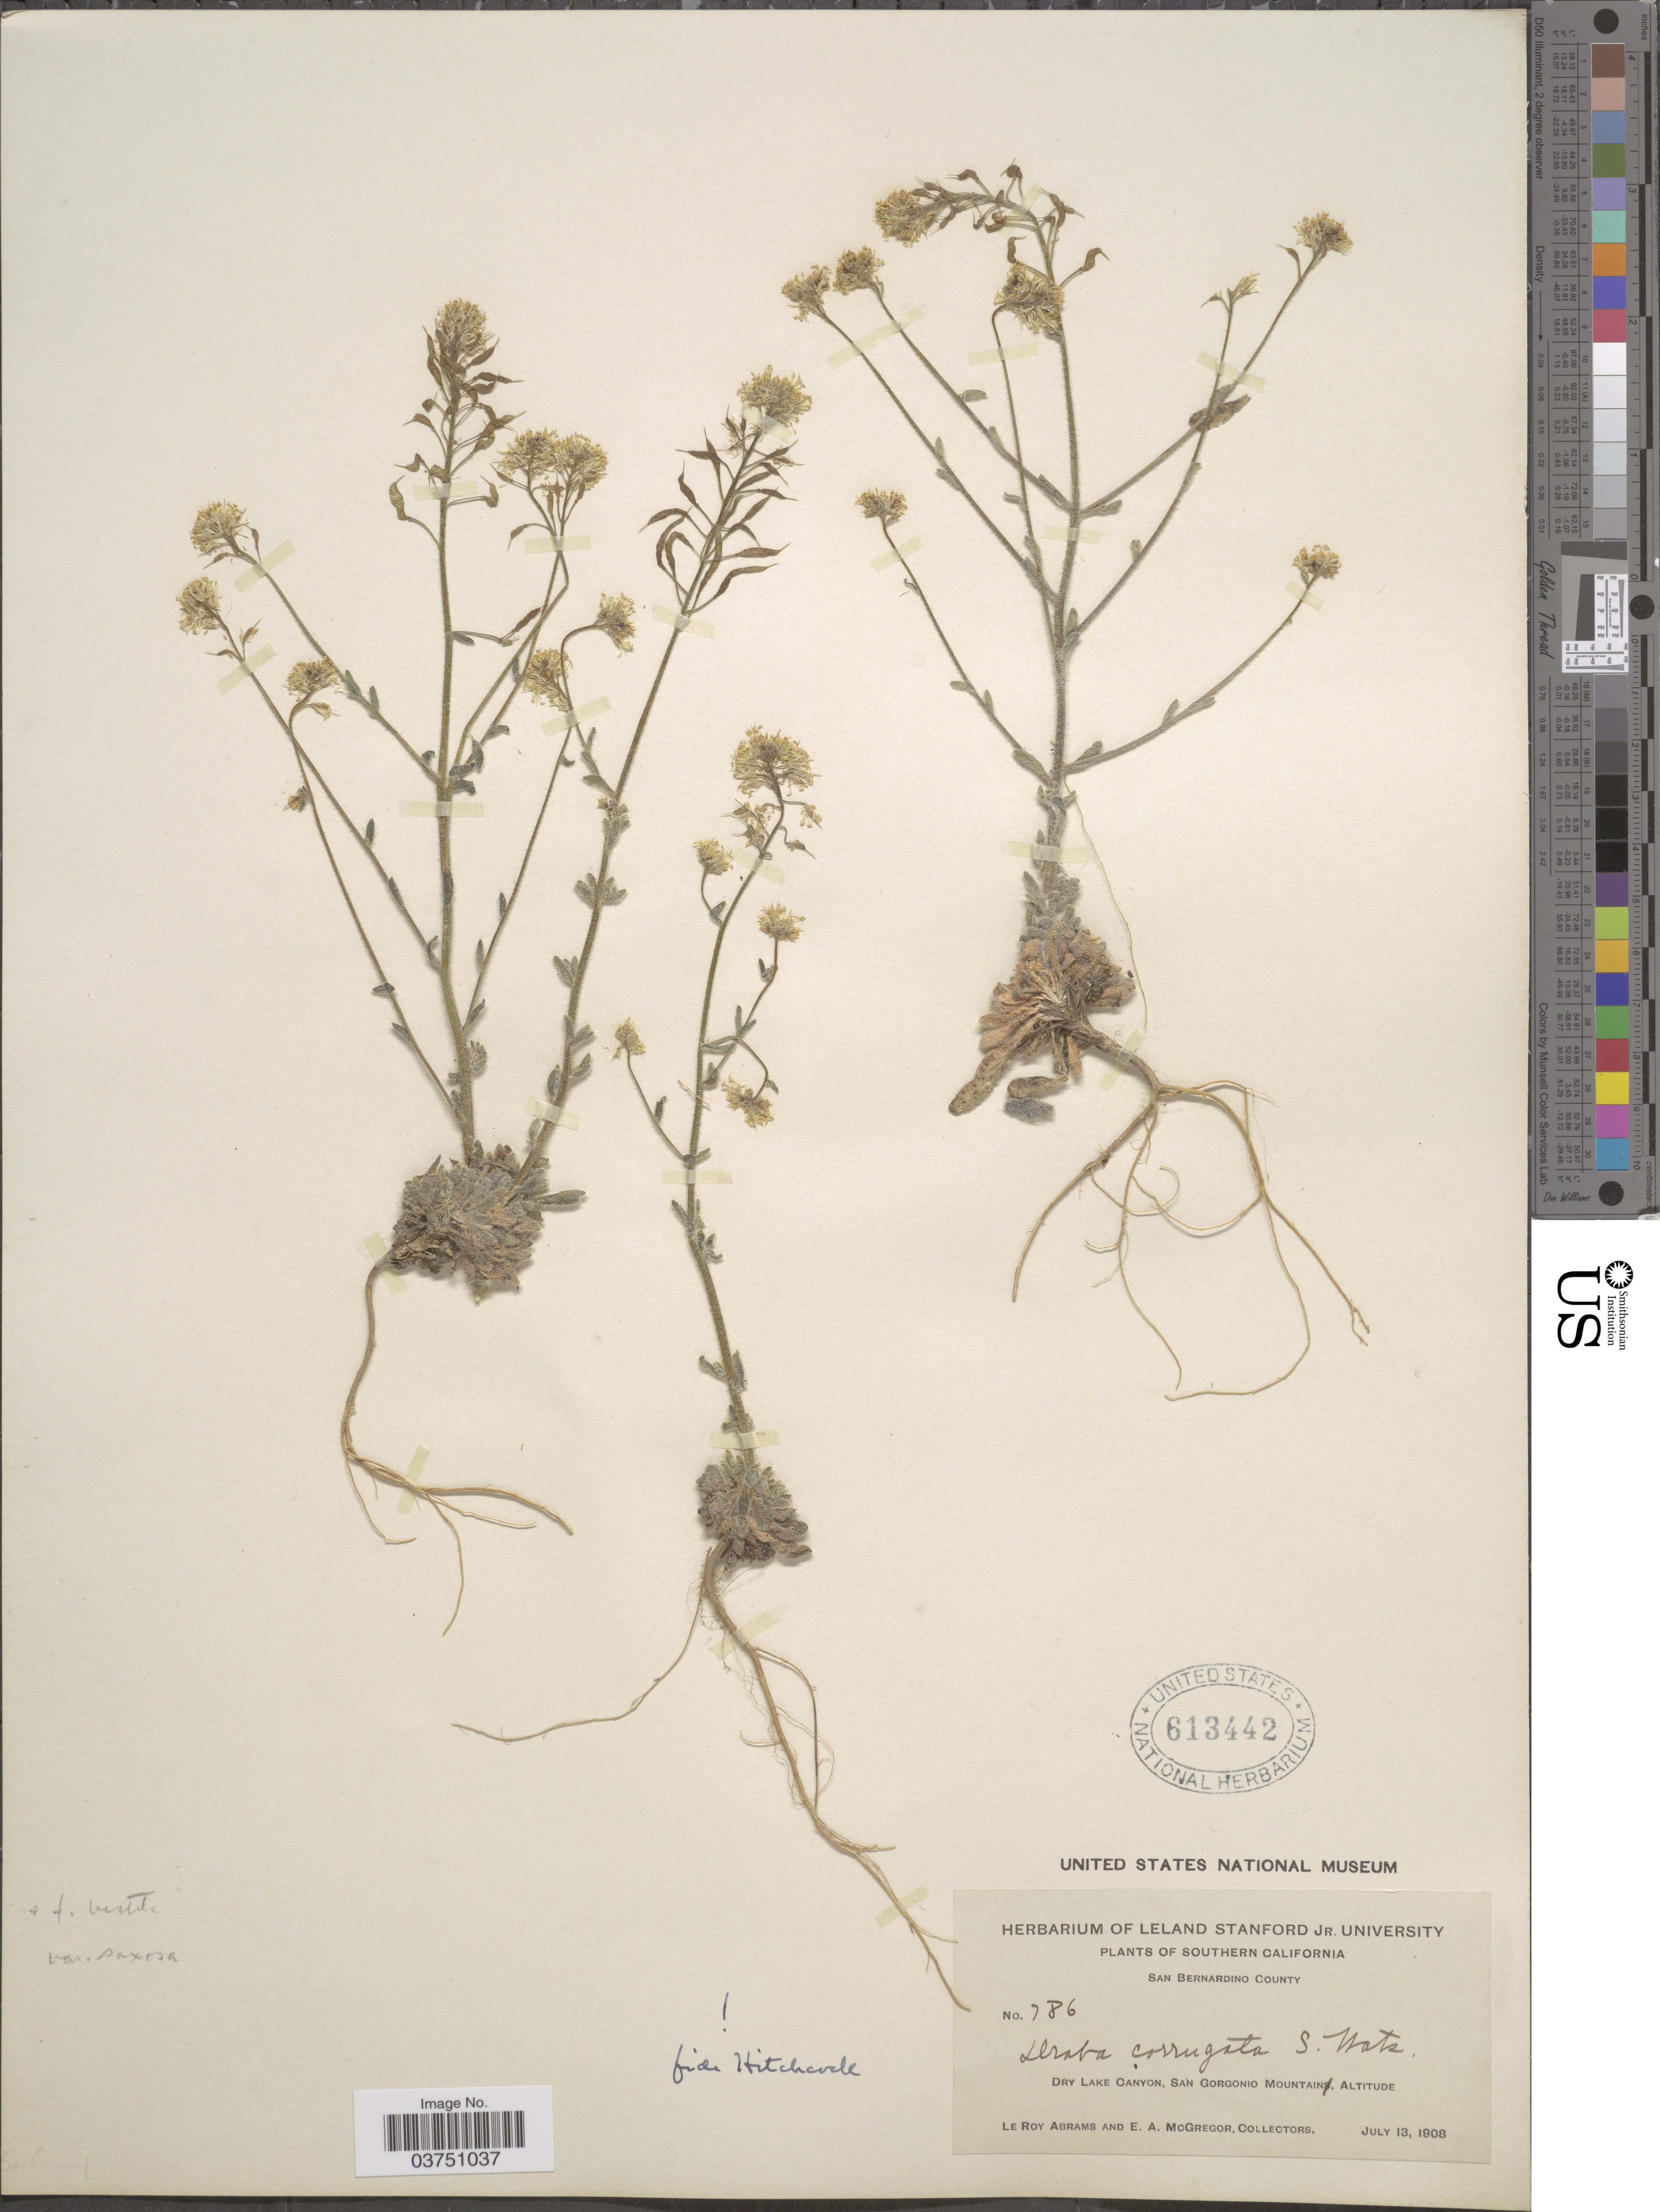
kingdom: Plantae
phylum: Tracheophyta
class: Magnoliopsida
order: Brassicales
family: Brassicaceae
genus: Draba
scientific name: Draba corrugata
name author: S. Watson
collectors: L. Abrams & E. A. McGregor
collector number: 786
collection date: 1908-07-13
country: United States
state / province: California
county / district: San Bernardino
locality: Southern California. San Bernardino County. Dry Lake Canyon, San Gorgonio Mountain.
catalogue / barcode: US 613442